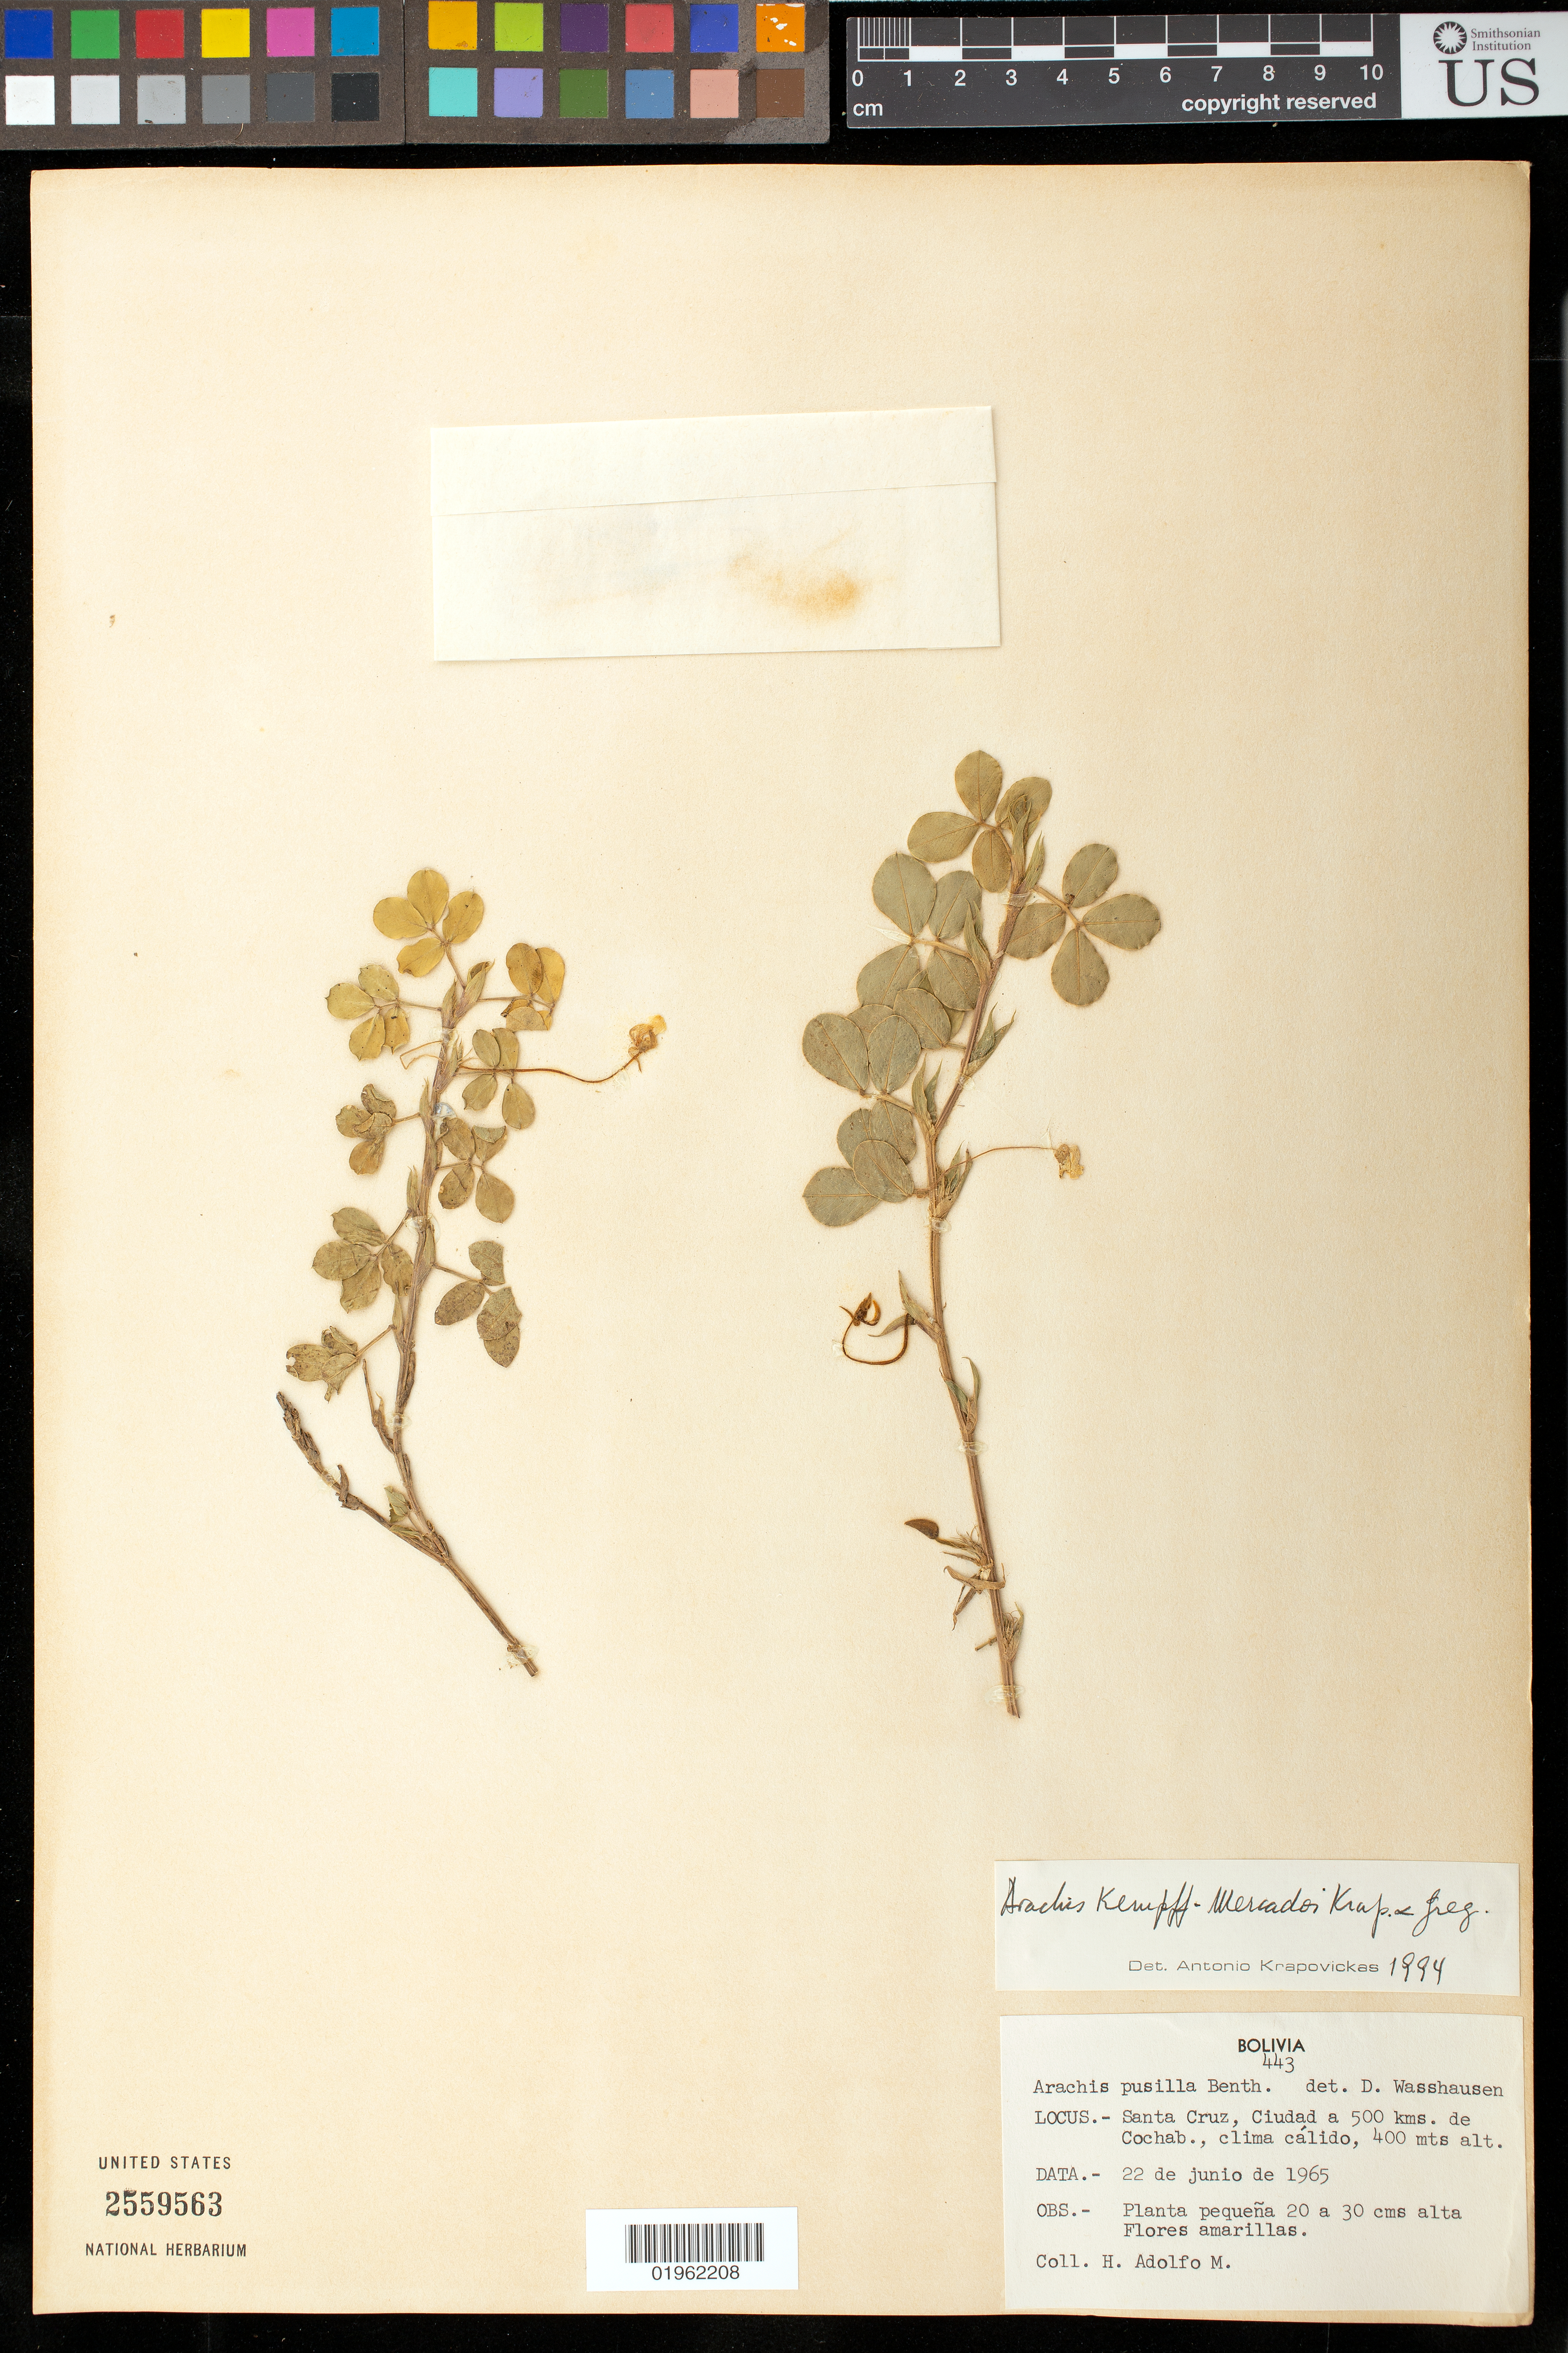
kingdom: Plantae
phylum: Tracheophyta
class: Magnoliopsida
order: Fabales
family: Fabaceae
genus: Arachis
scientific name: Arachis kempff-mercadoi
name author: Krapov. & W.C. Greg.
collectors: Bro. Adolfo M.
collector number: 443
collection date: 1965-06-22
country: Bolivia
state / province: Santa Cruz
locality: Santa Cruz (cuidad de) a 500 kms de Cochabamba, clima calido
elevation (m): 400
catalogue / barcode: US 2559563